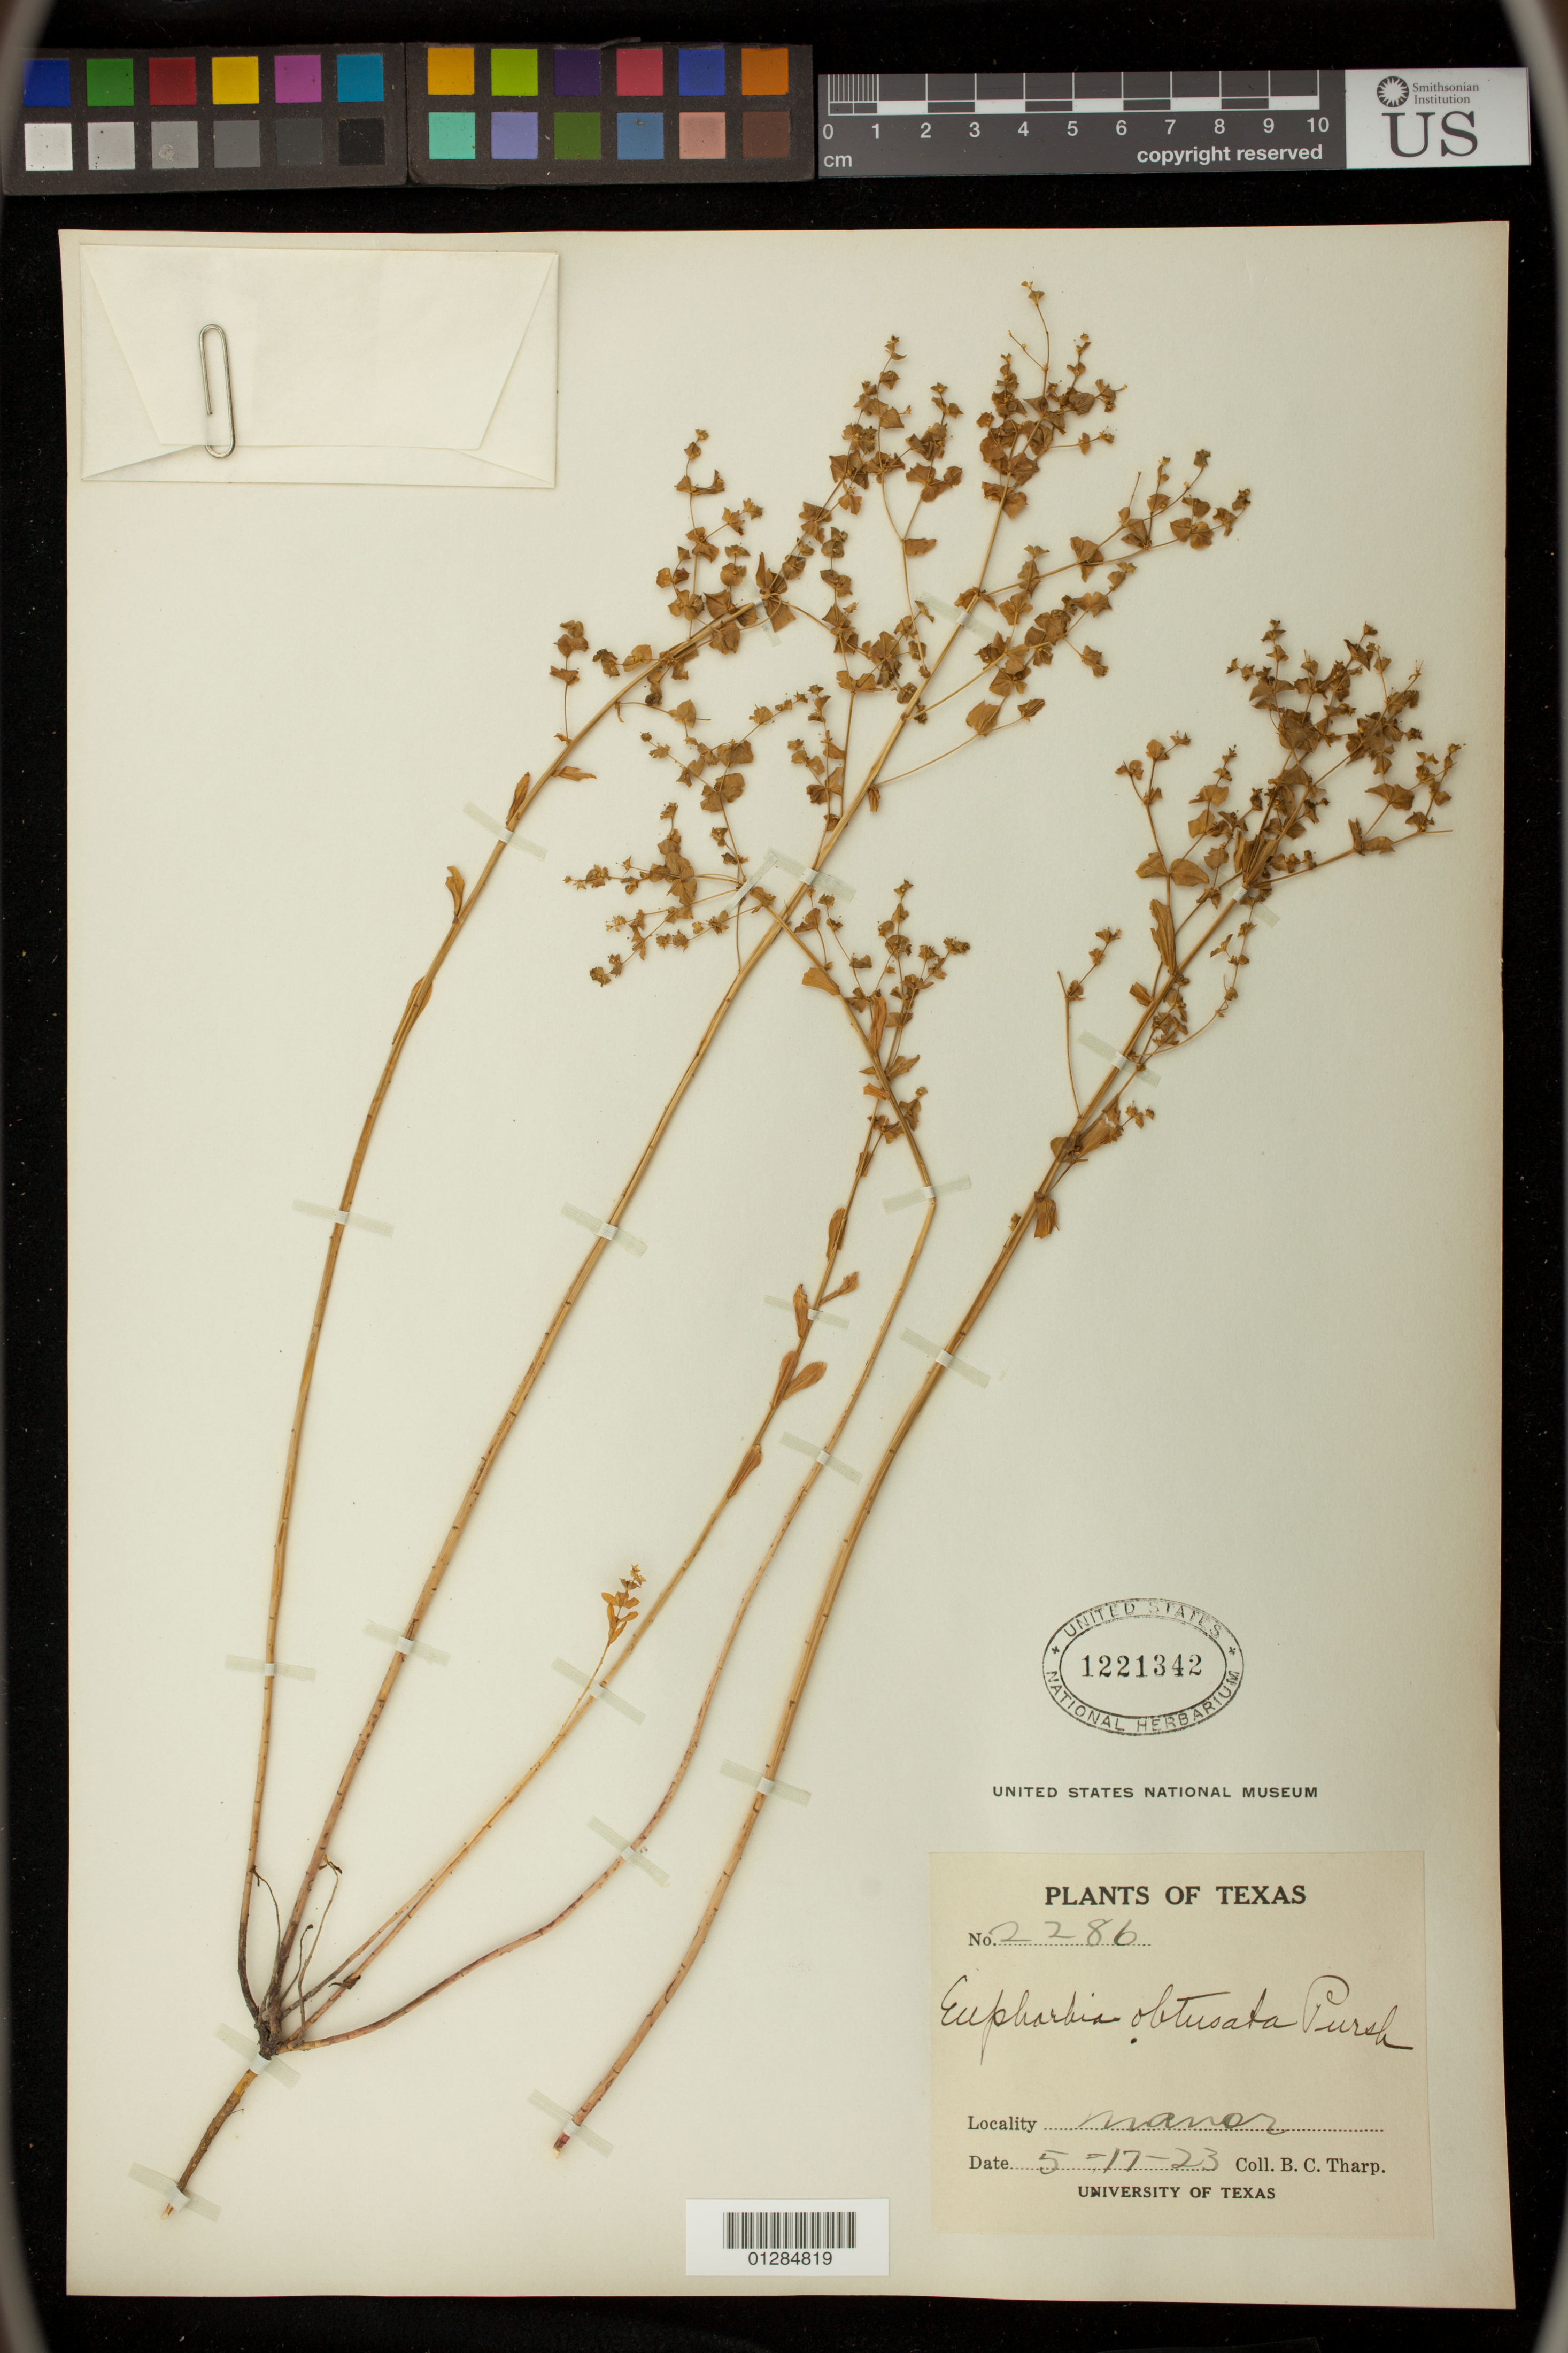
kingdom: Plantae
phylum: Tracheophyta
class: Magnoliopsida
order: Malpighiales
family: Euphorbiaceae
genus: Euphorbia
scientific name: Euphorbia spathulata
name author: Lam.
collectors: B. C. Tharp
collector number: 2286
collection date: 1923-05-17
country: United States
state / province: Texas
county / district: Travis County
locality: Manor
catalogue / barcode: US 1221342